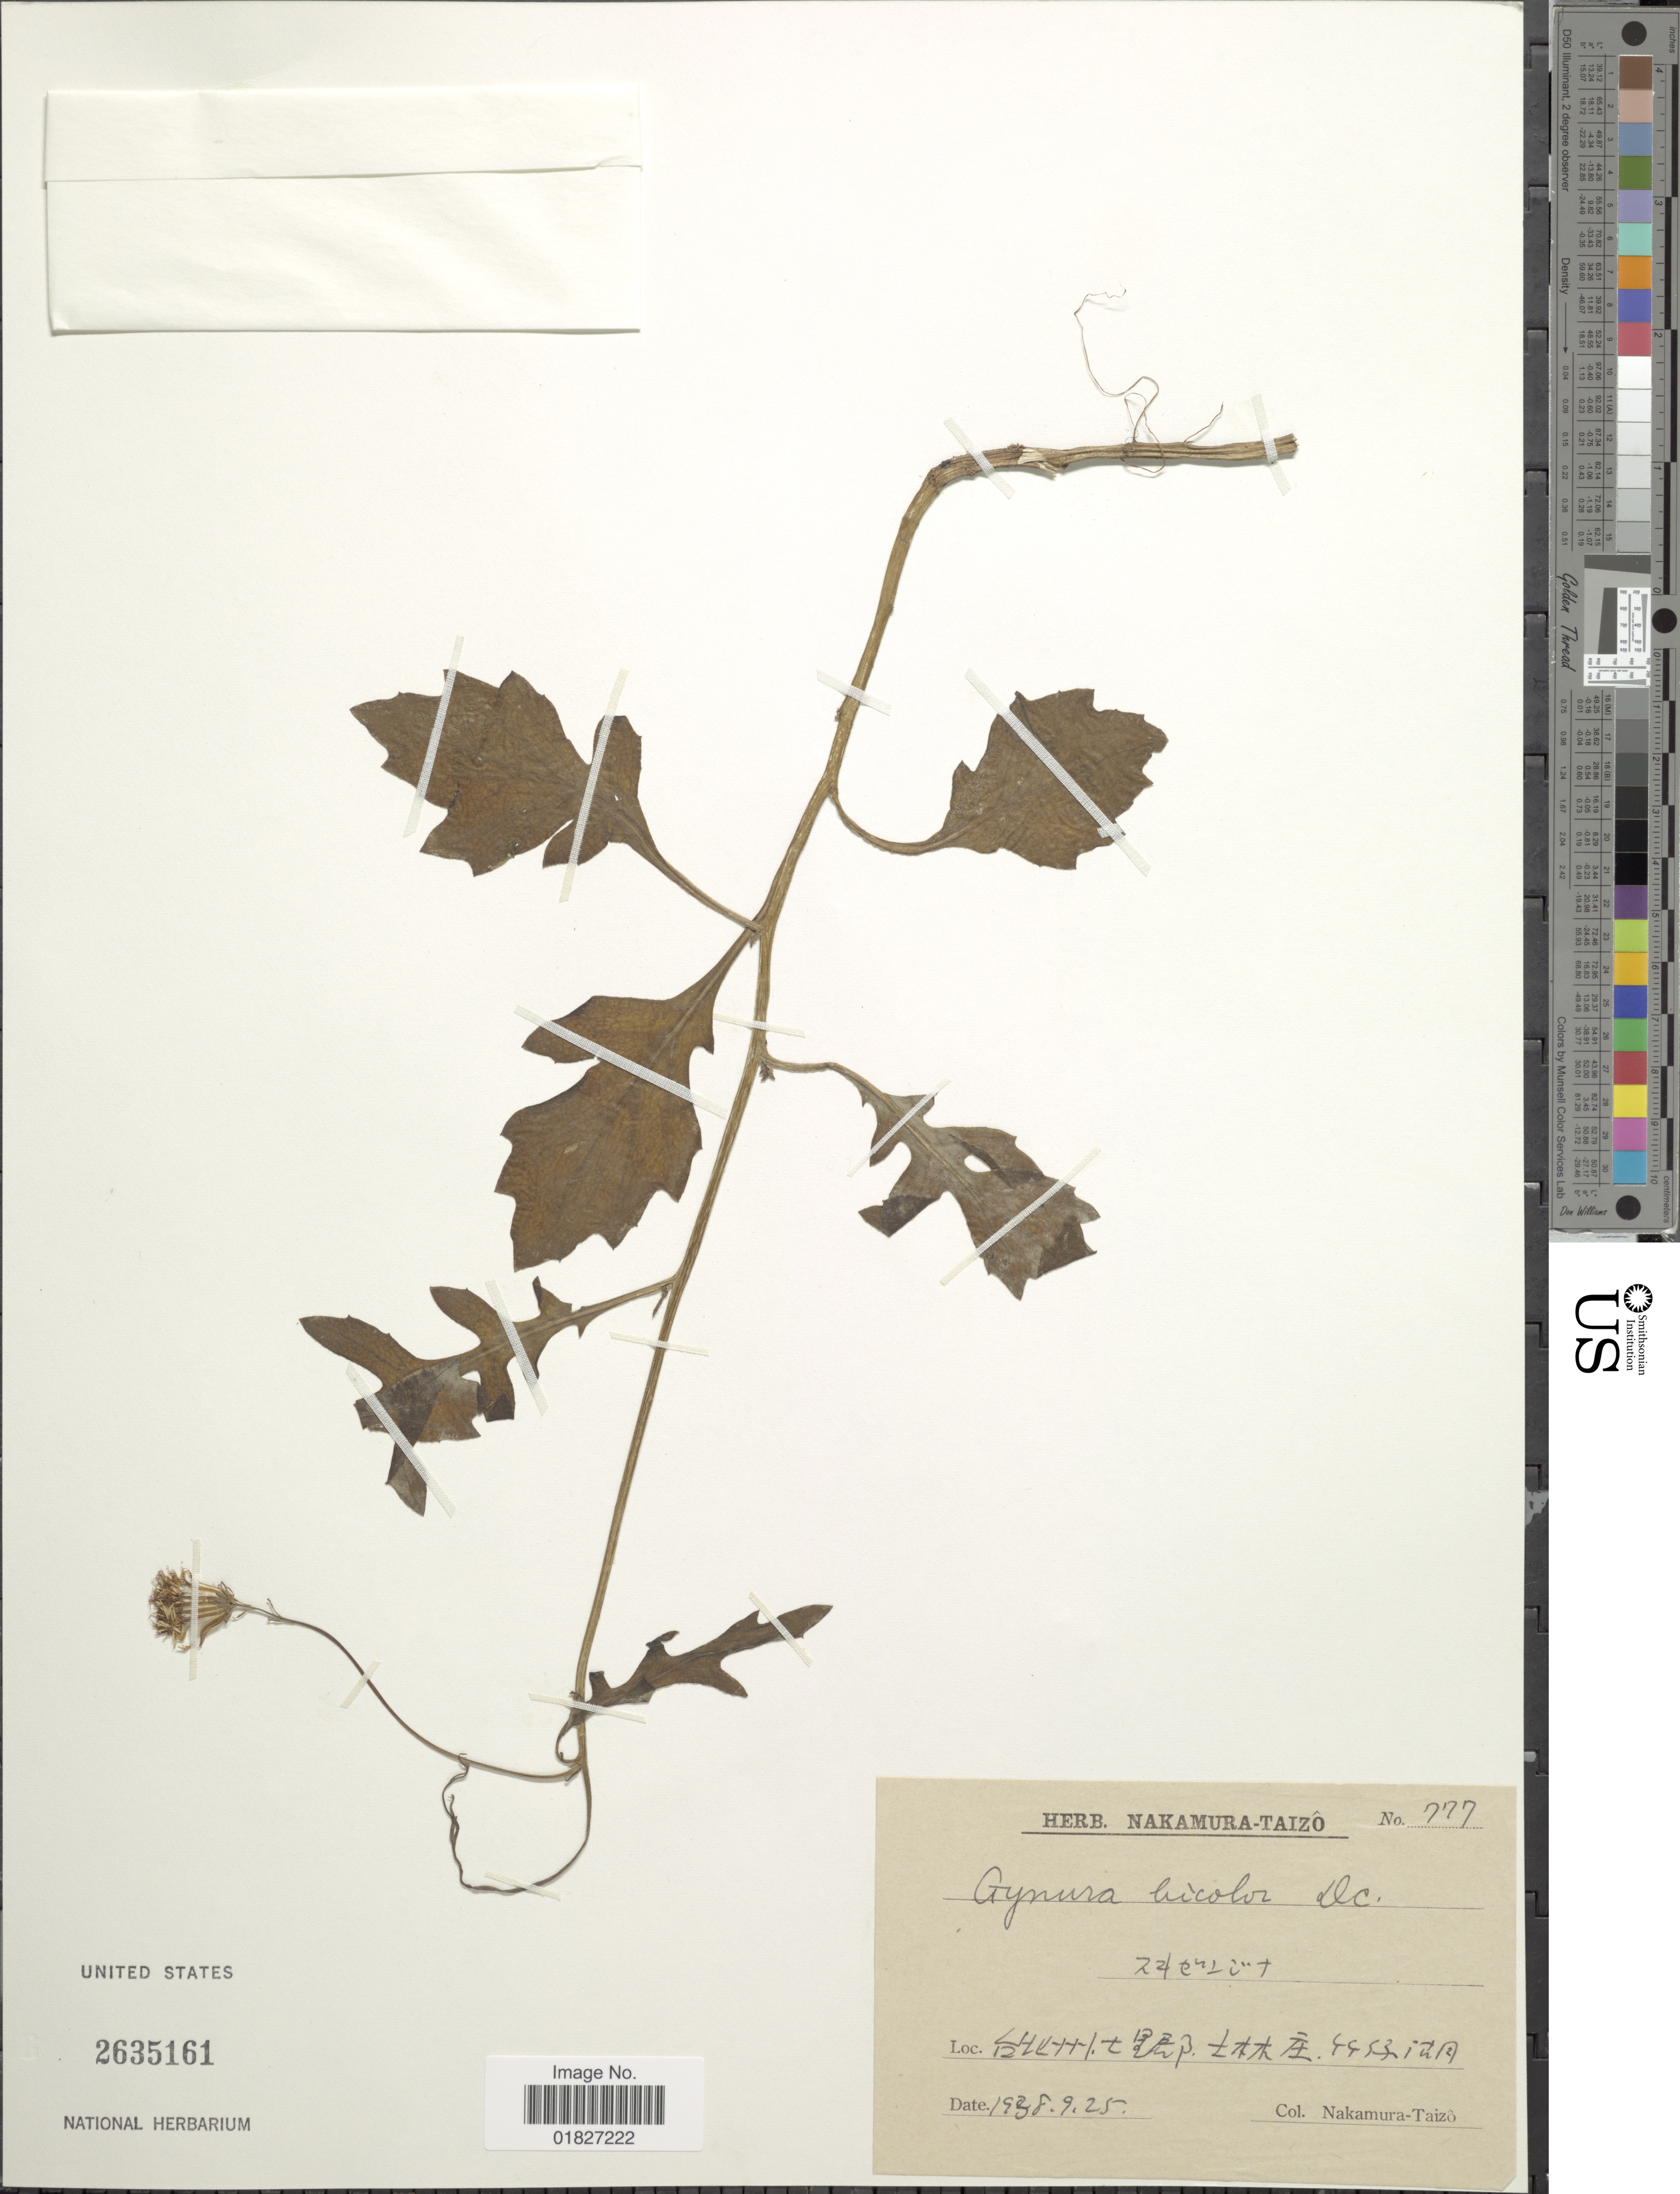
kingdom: Plantae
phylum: Tracheophyta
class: Magnoliopsida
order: Asterales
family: Asteraceae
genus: Gynura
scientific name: Gynura bicolor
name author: DC.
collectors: T. Nakamura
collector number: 777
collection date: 1938-09-25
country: Japan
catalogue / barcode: US 2635161